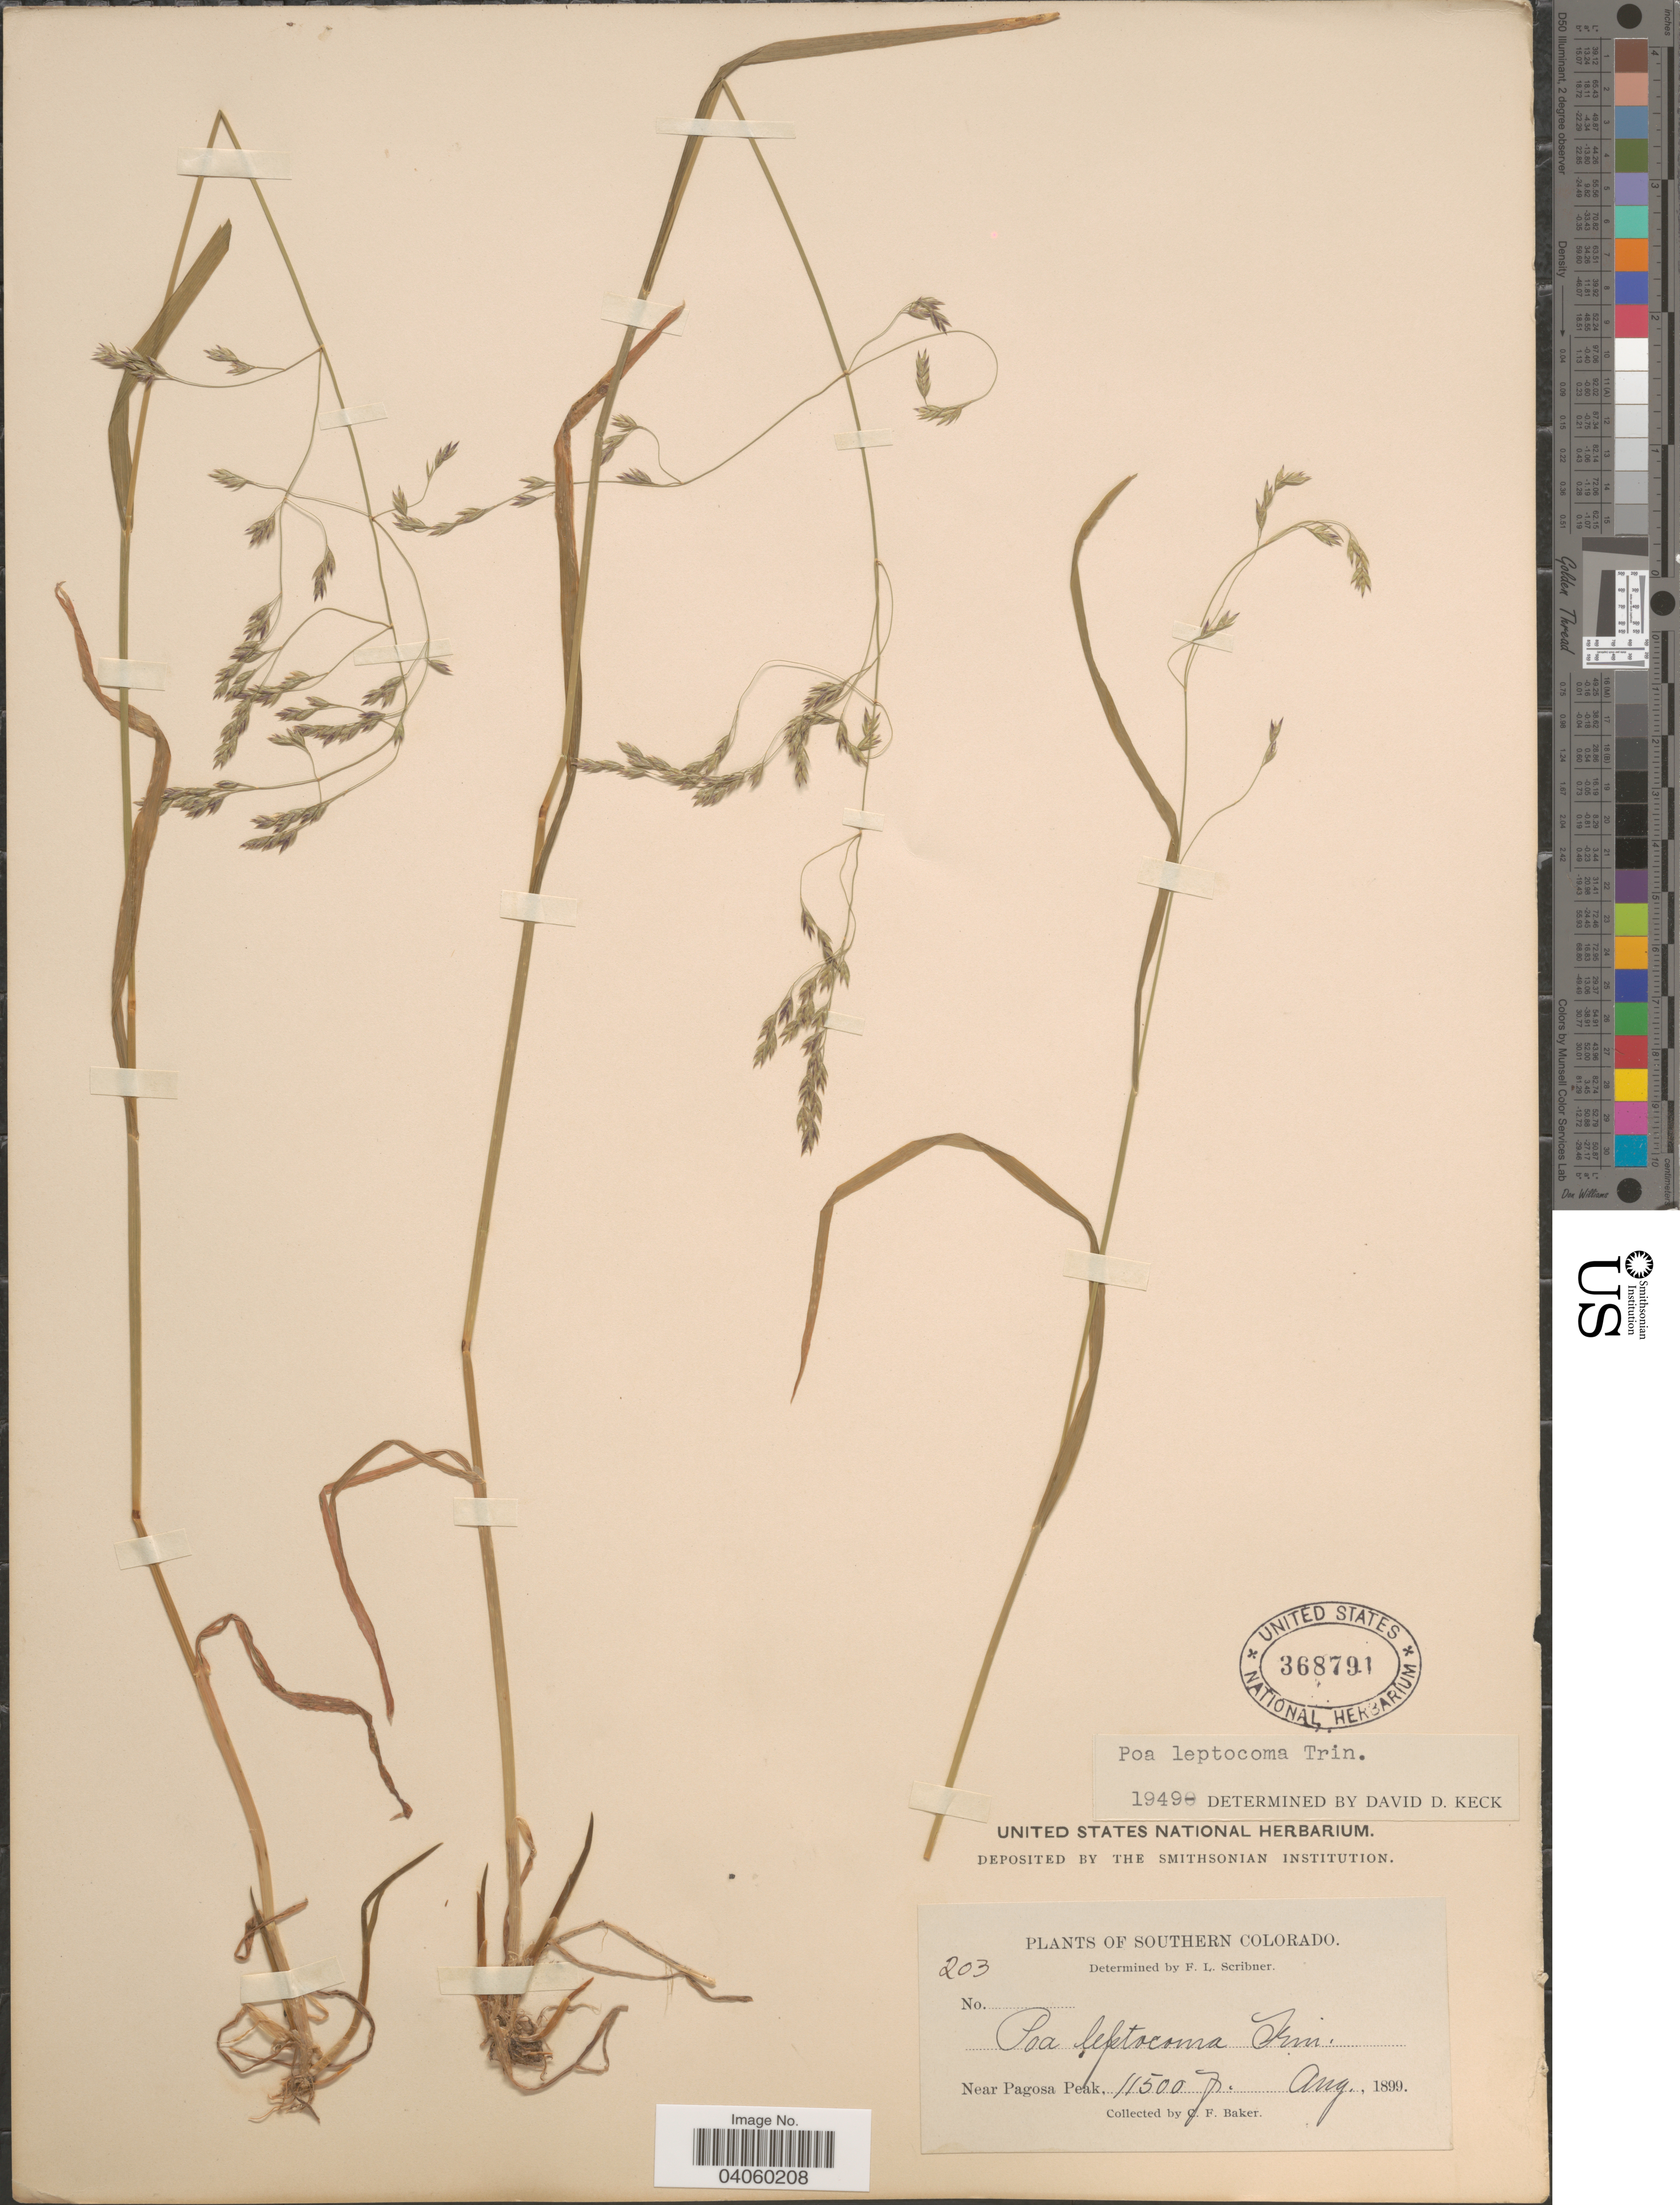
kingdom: Plantae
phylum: Tracheophyta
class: Liliopsida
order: Poales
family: Poaceae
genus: Poa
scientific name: Poa leptocoma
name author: Trin.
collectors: C. F. Baker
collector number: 203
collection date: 1899-08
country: United States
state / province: Colorado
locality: Southern Colorado. Near Pagosa Peak.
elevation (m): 3505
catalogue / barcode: US 368791